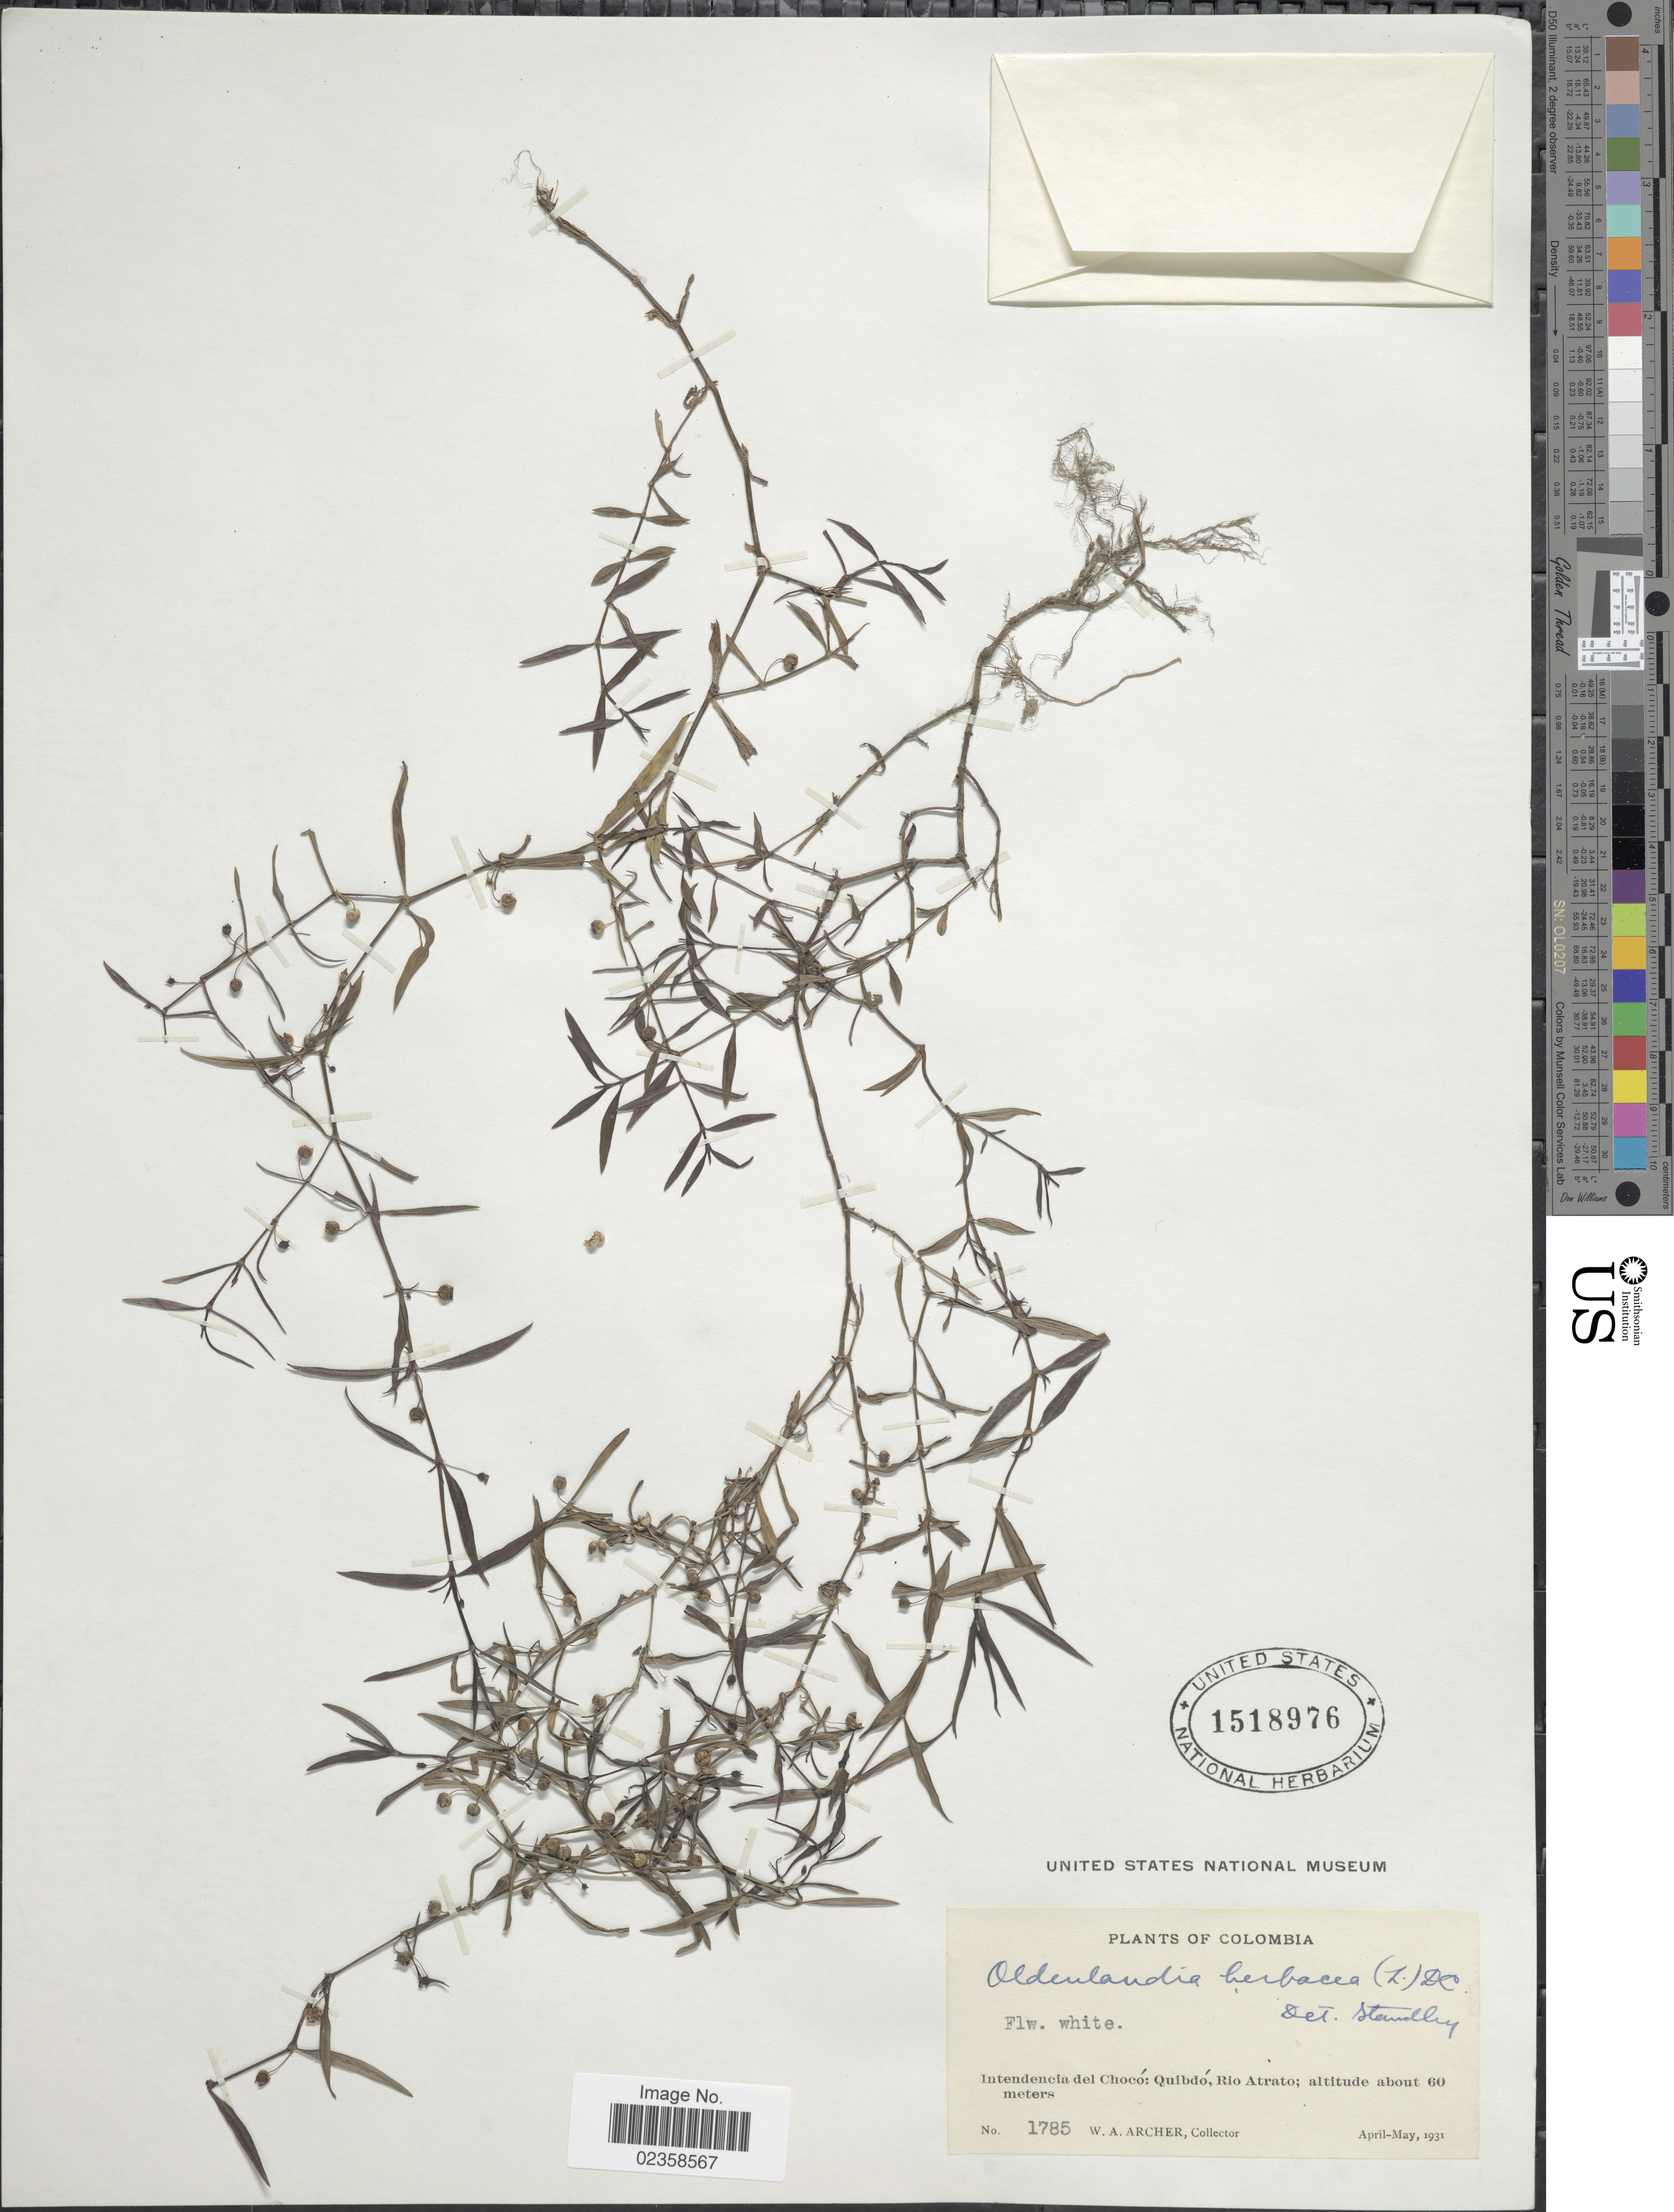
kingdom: Plantae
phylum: Tracheophyta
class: Magnoliopsida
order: Gentianales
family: Rubiaceae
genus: Oldenlandia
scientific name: Oldenlandia herbacea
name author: (L.) Roxb.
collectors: W. A. Archer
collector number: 1785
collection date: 1931-04/1931-05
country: Colombia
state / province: Chocó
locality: Intendencia del Choco: Quibdo, Rio Atrato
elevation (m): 60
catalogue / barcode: US 1518976